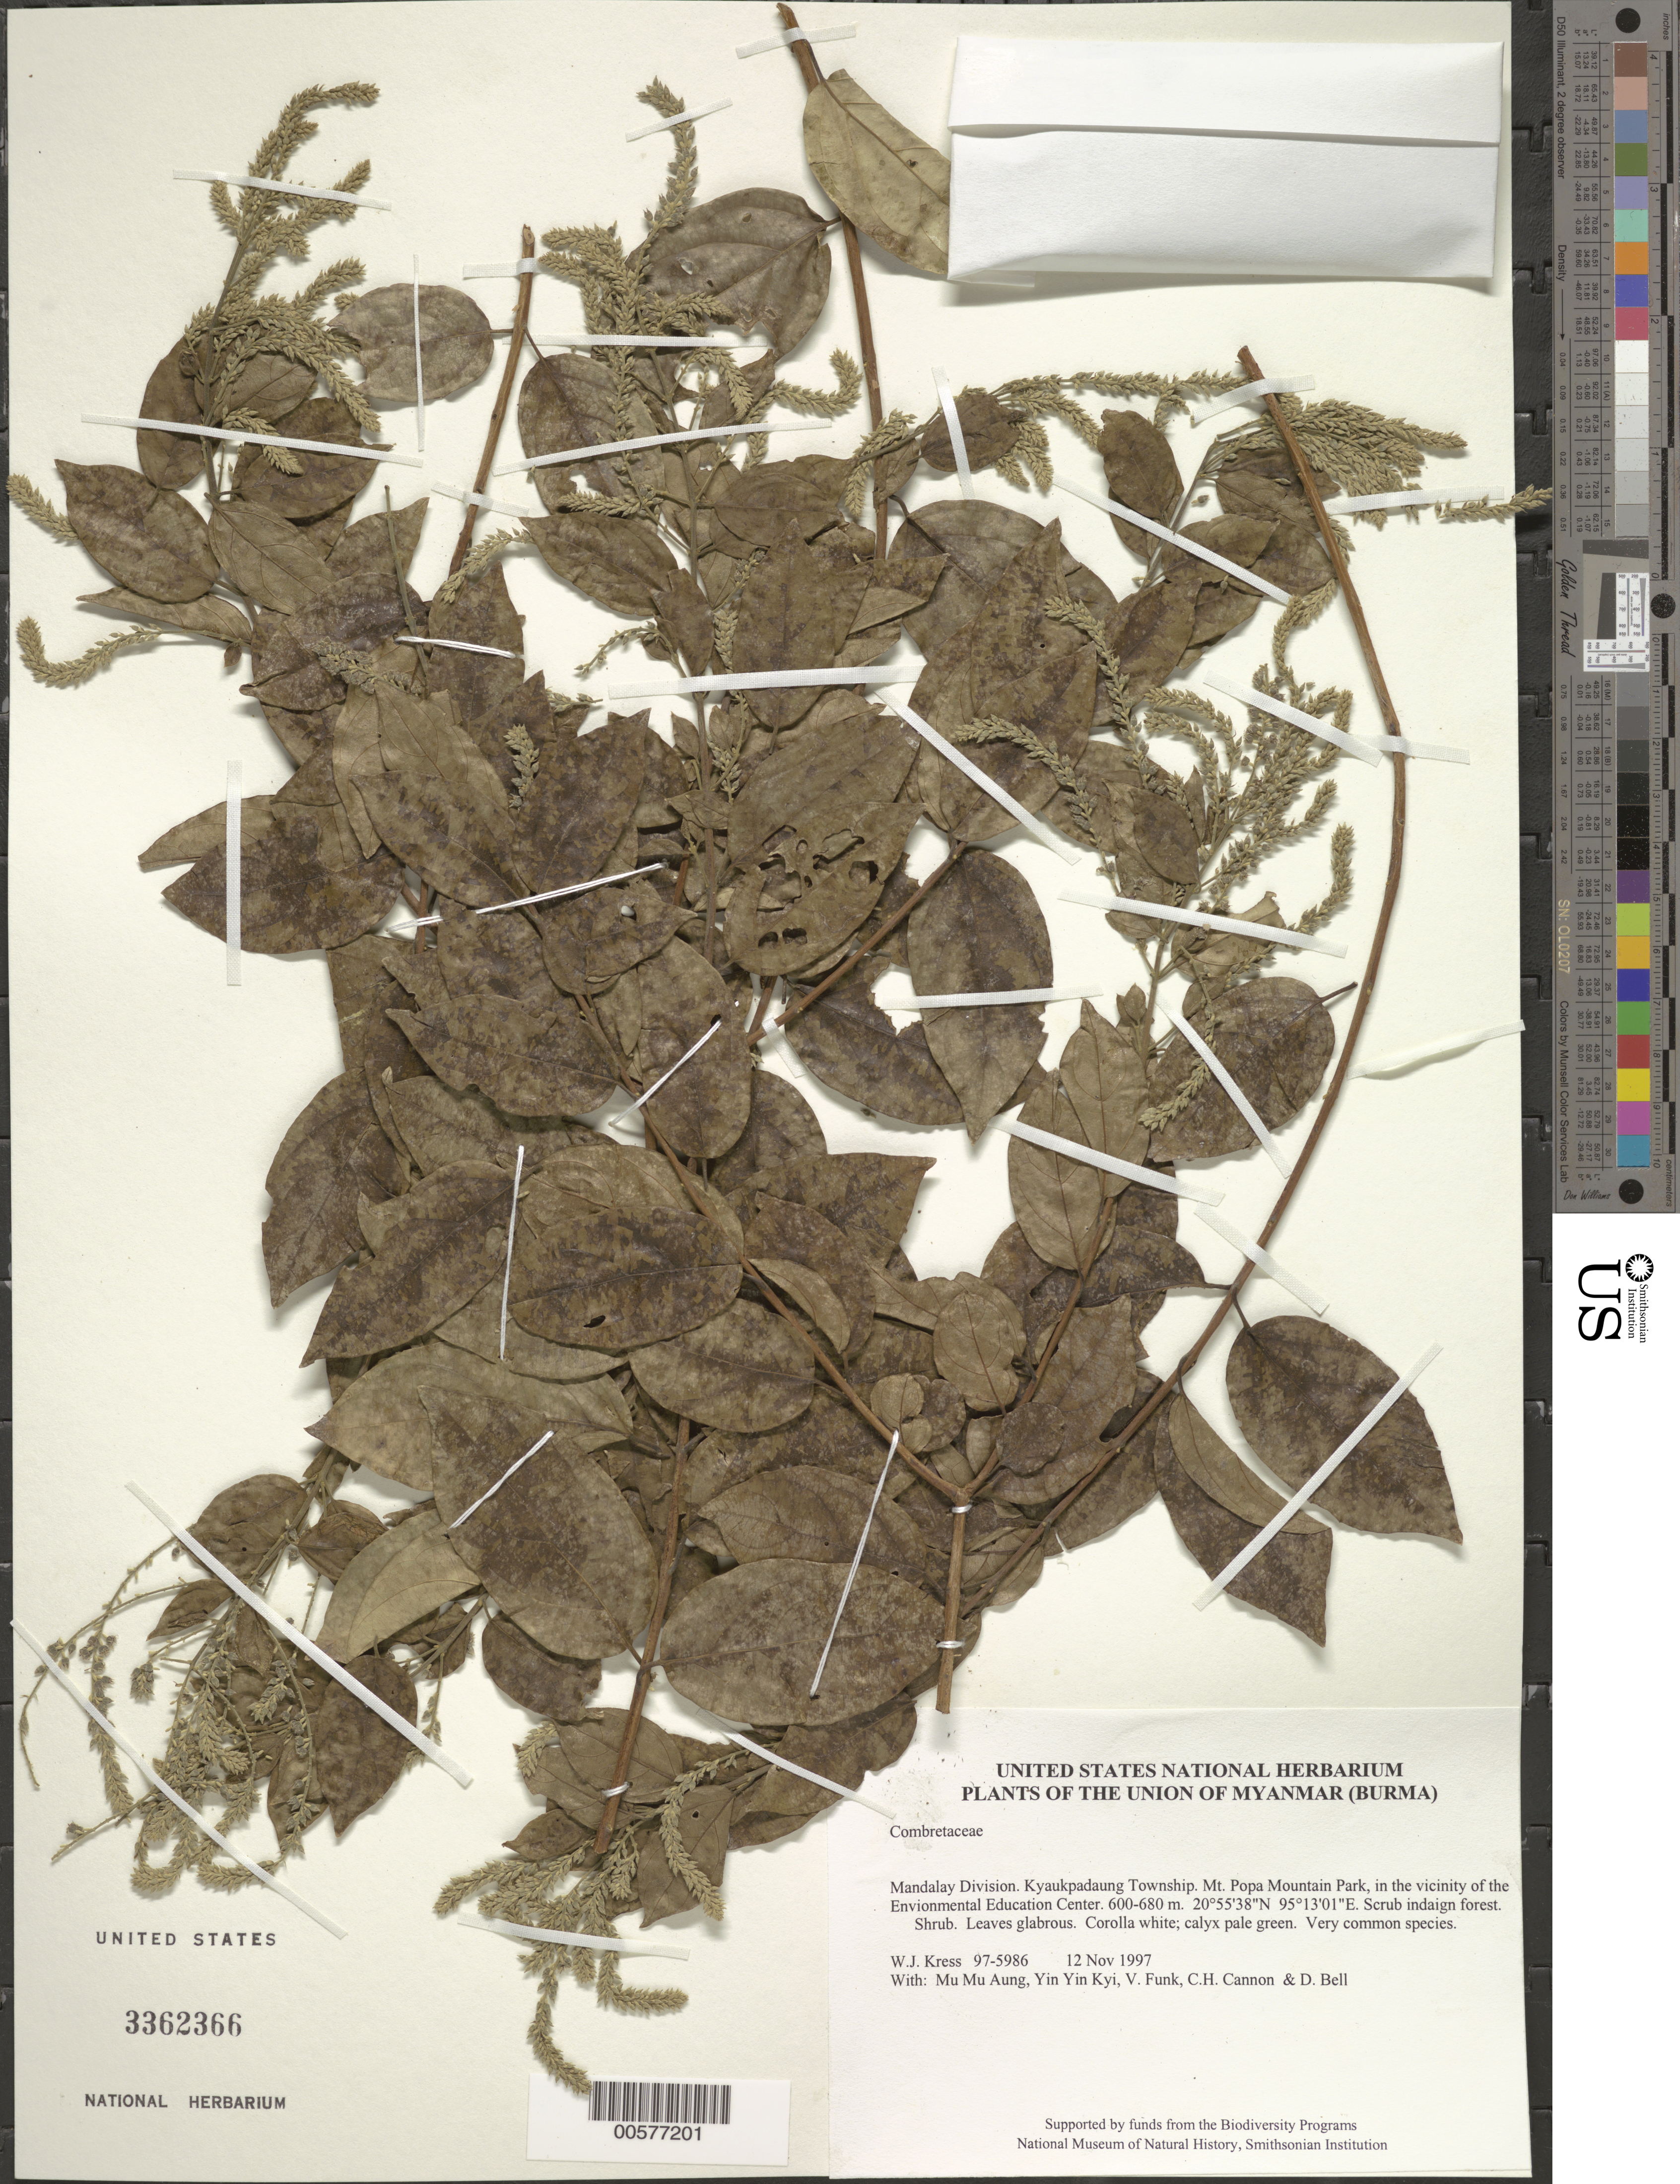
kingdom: Plantae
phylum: Tracheophyta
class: Magnoliopsida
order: Myrtales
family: Combretaceae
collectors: W. J. Kress, Mu Mu Aung, Yin Yin Kyi, V. Funk, C. H. Cannon & D. A. Bell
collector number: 97-5986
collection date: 1997-11-12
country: Myanmar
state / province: Mandalay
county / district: Kyaukpadaung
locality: Mt. Popa Mountain Park, in the vicinity of the Envionmental Education Center.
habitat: Scrub indaign forest.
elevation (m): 600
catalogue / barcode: US 3362366